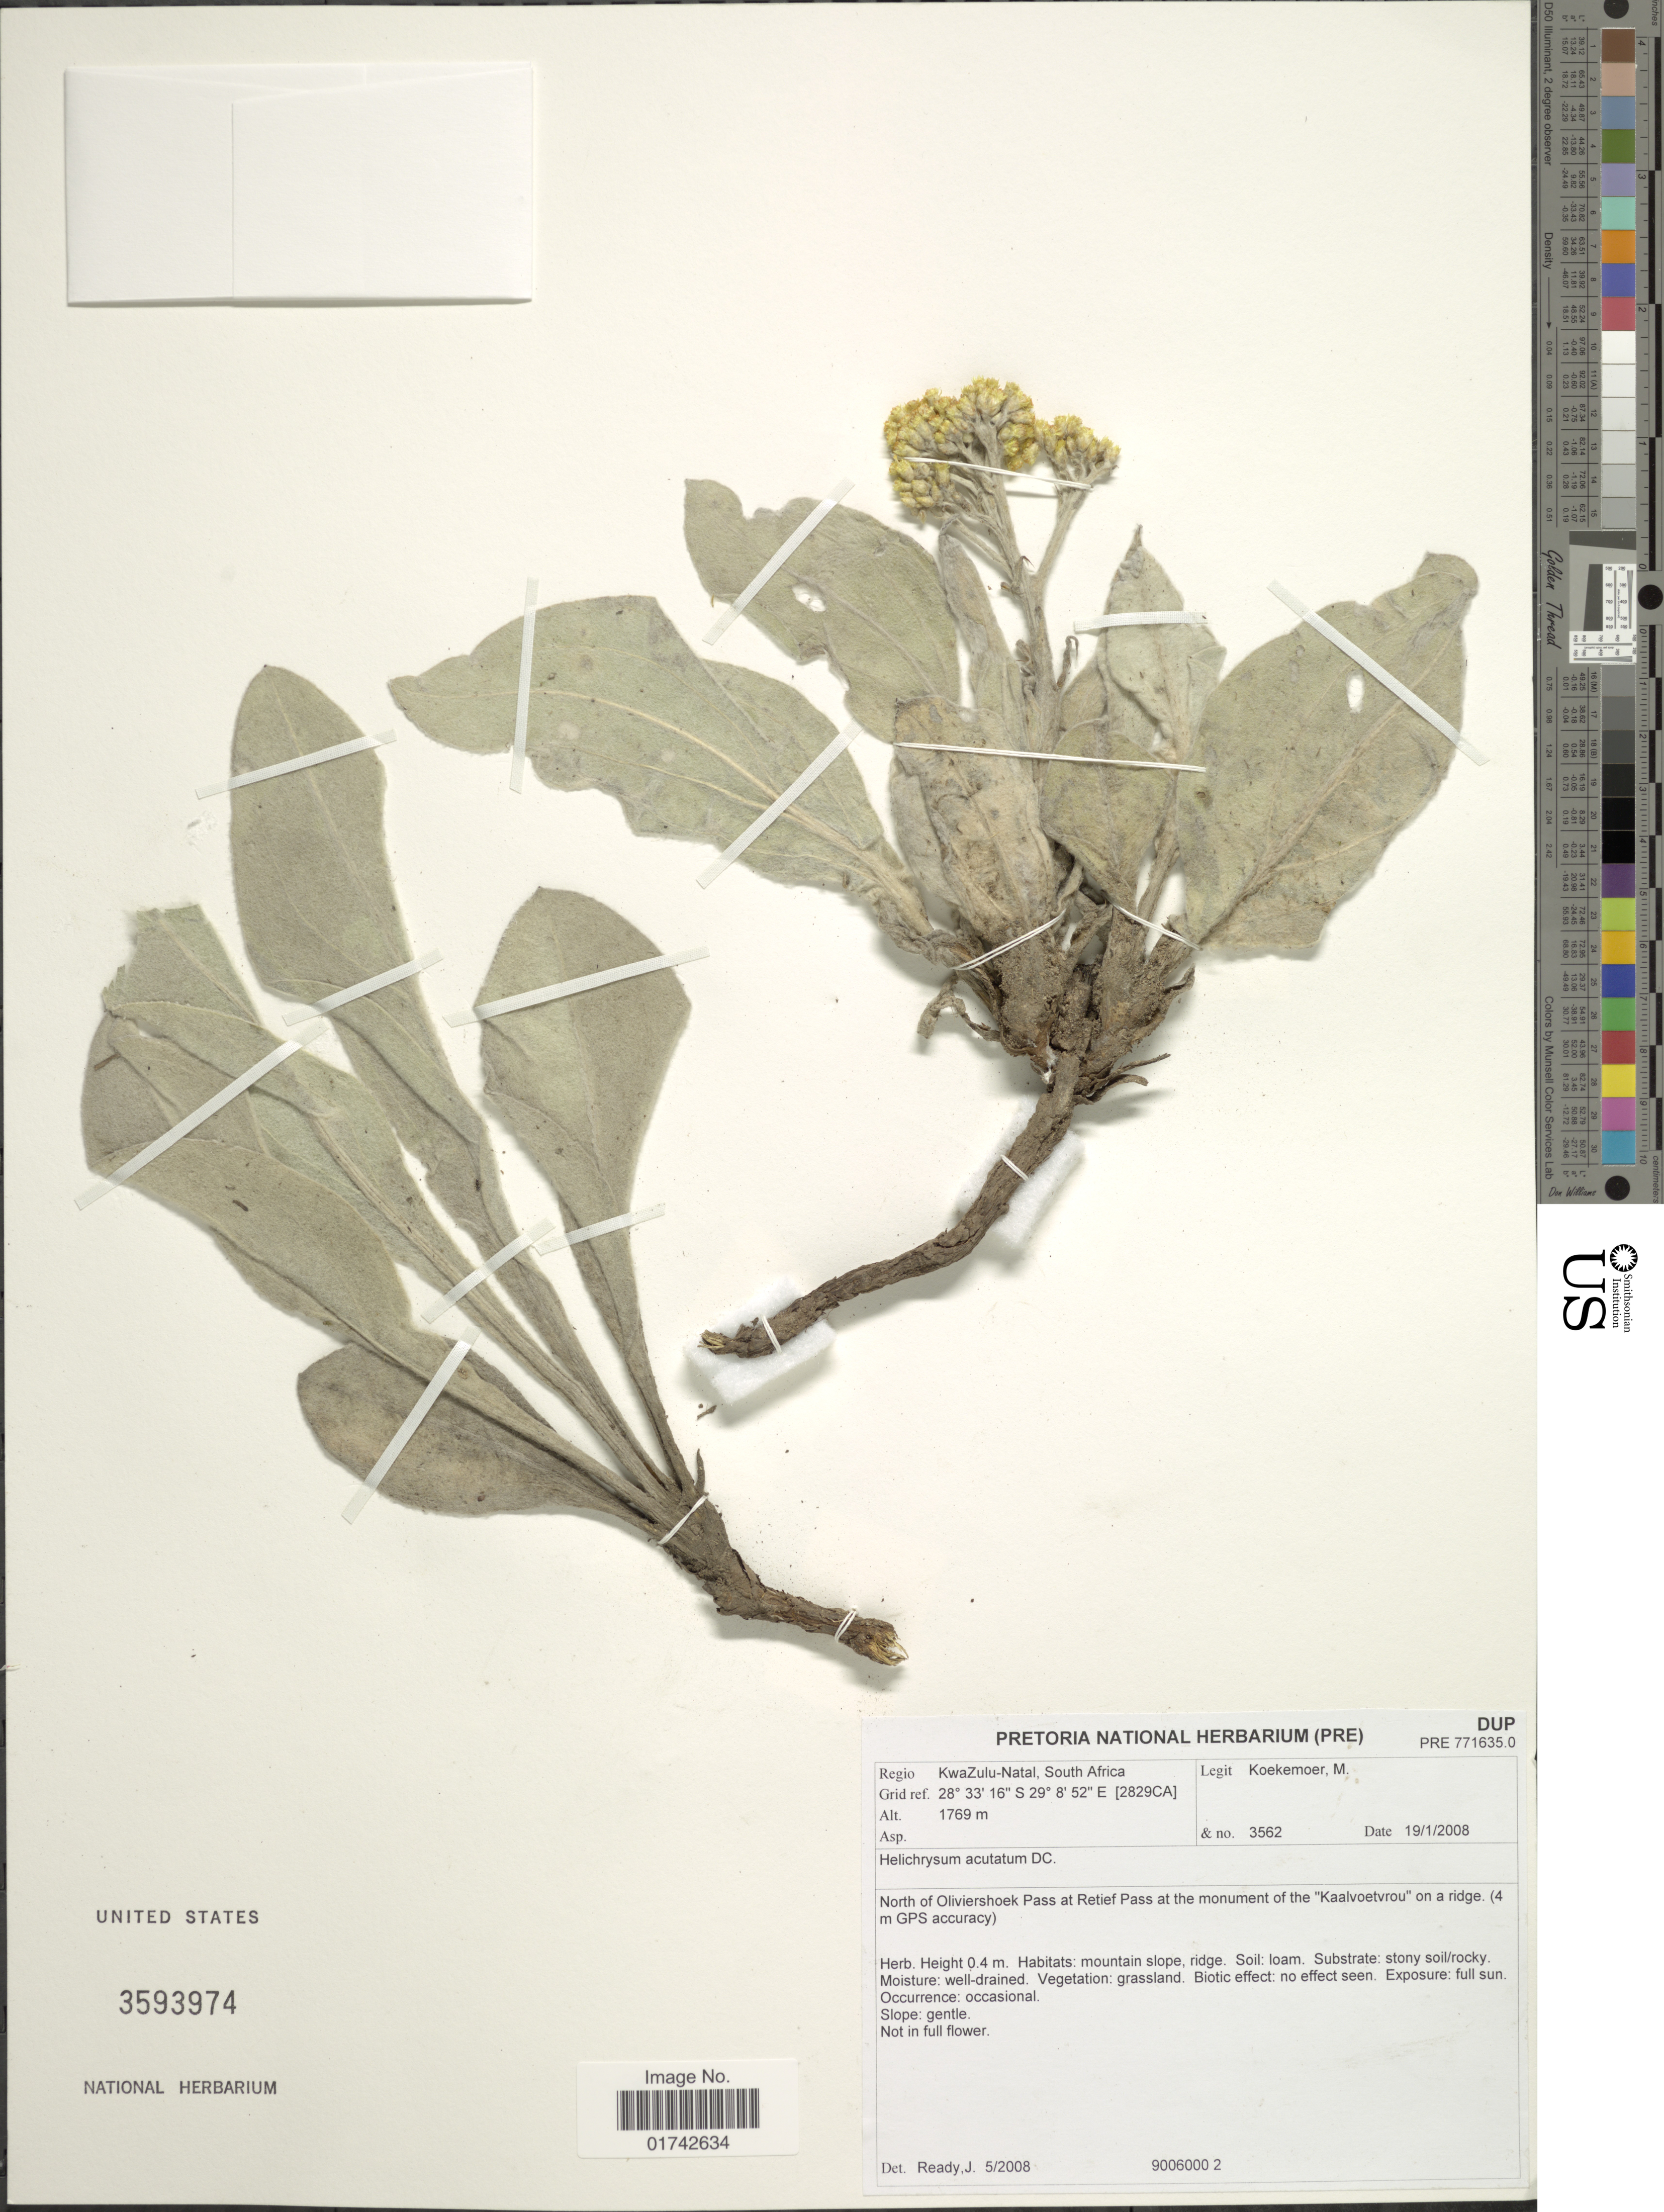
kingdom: Plantae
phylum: Tracheophyta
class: Magnoliopsida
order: Asterales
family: Asteraceae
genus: Helichrysum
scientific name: Helichrysum acutatum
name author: DC.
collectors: M. Koekemoer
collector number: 3562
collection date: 2008-01-19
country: South Africa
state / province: KwaZulu-Natal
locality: North of Oliviershoek Pass at Retief Pass at the monument of the "Kaalvoetvrou"on a ridge (4 m GPS accuracy)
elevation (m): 1769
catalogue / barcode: US 3593974